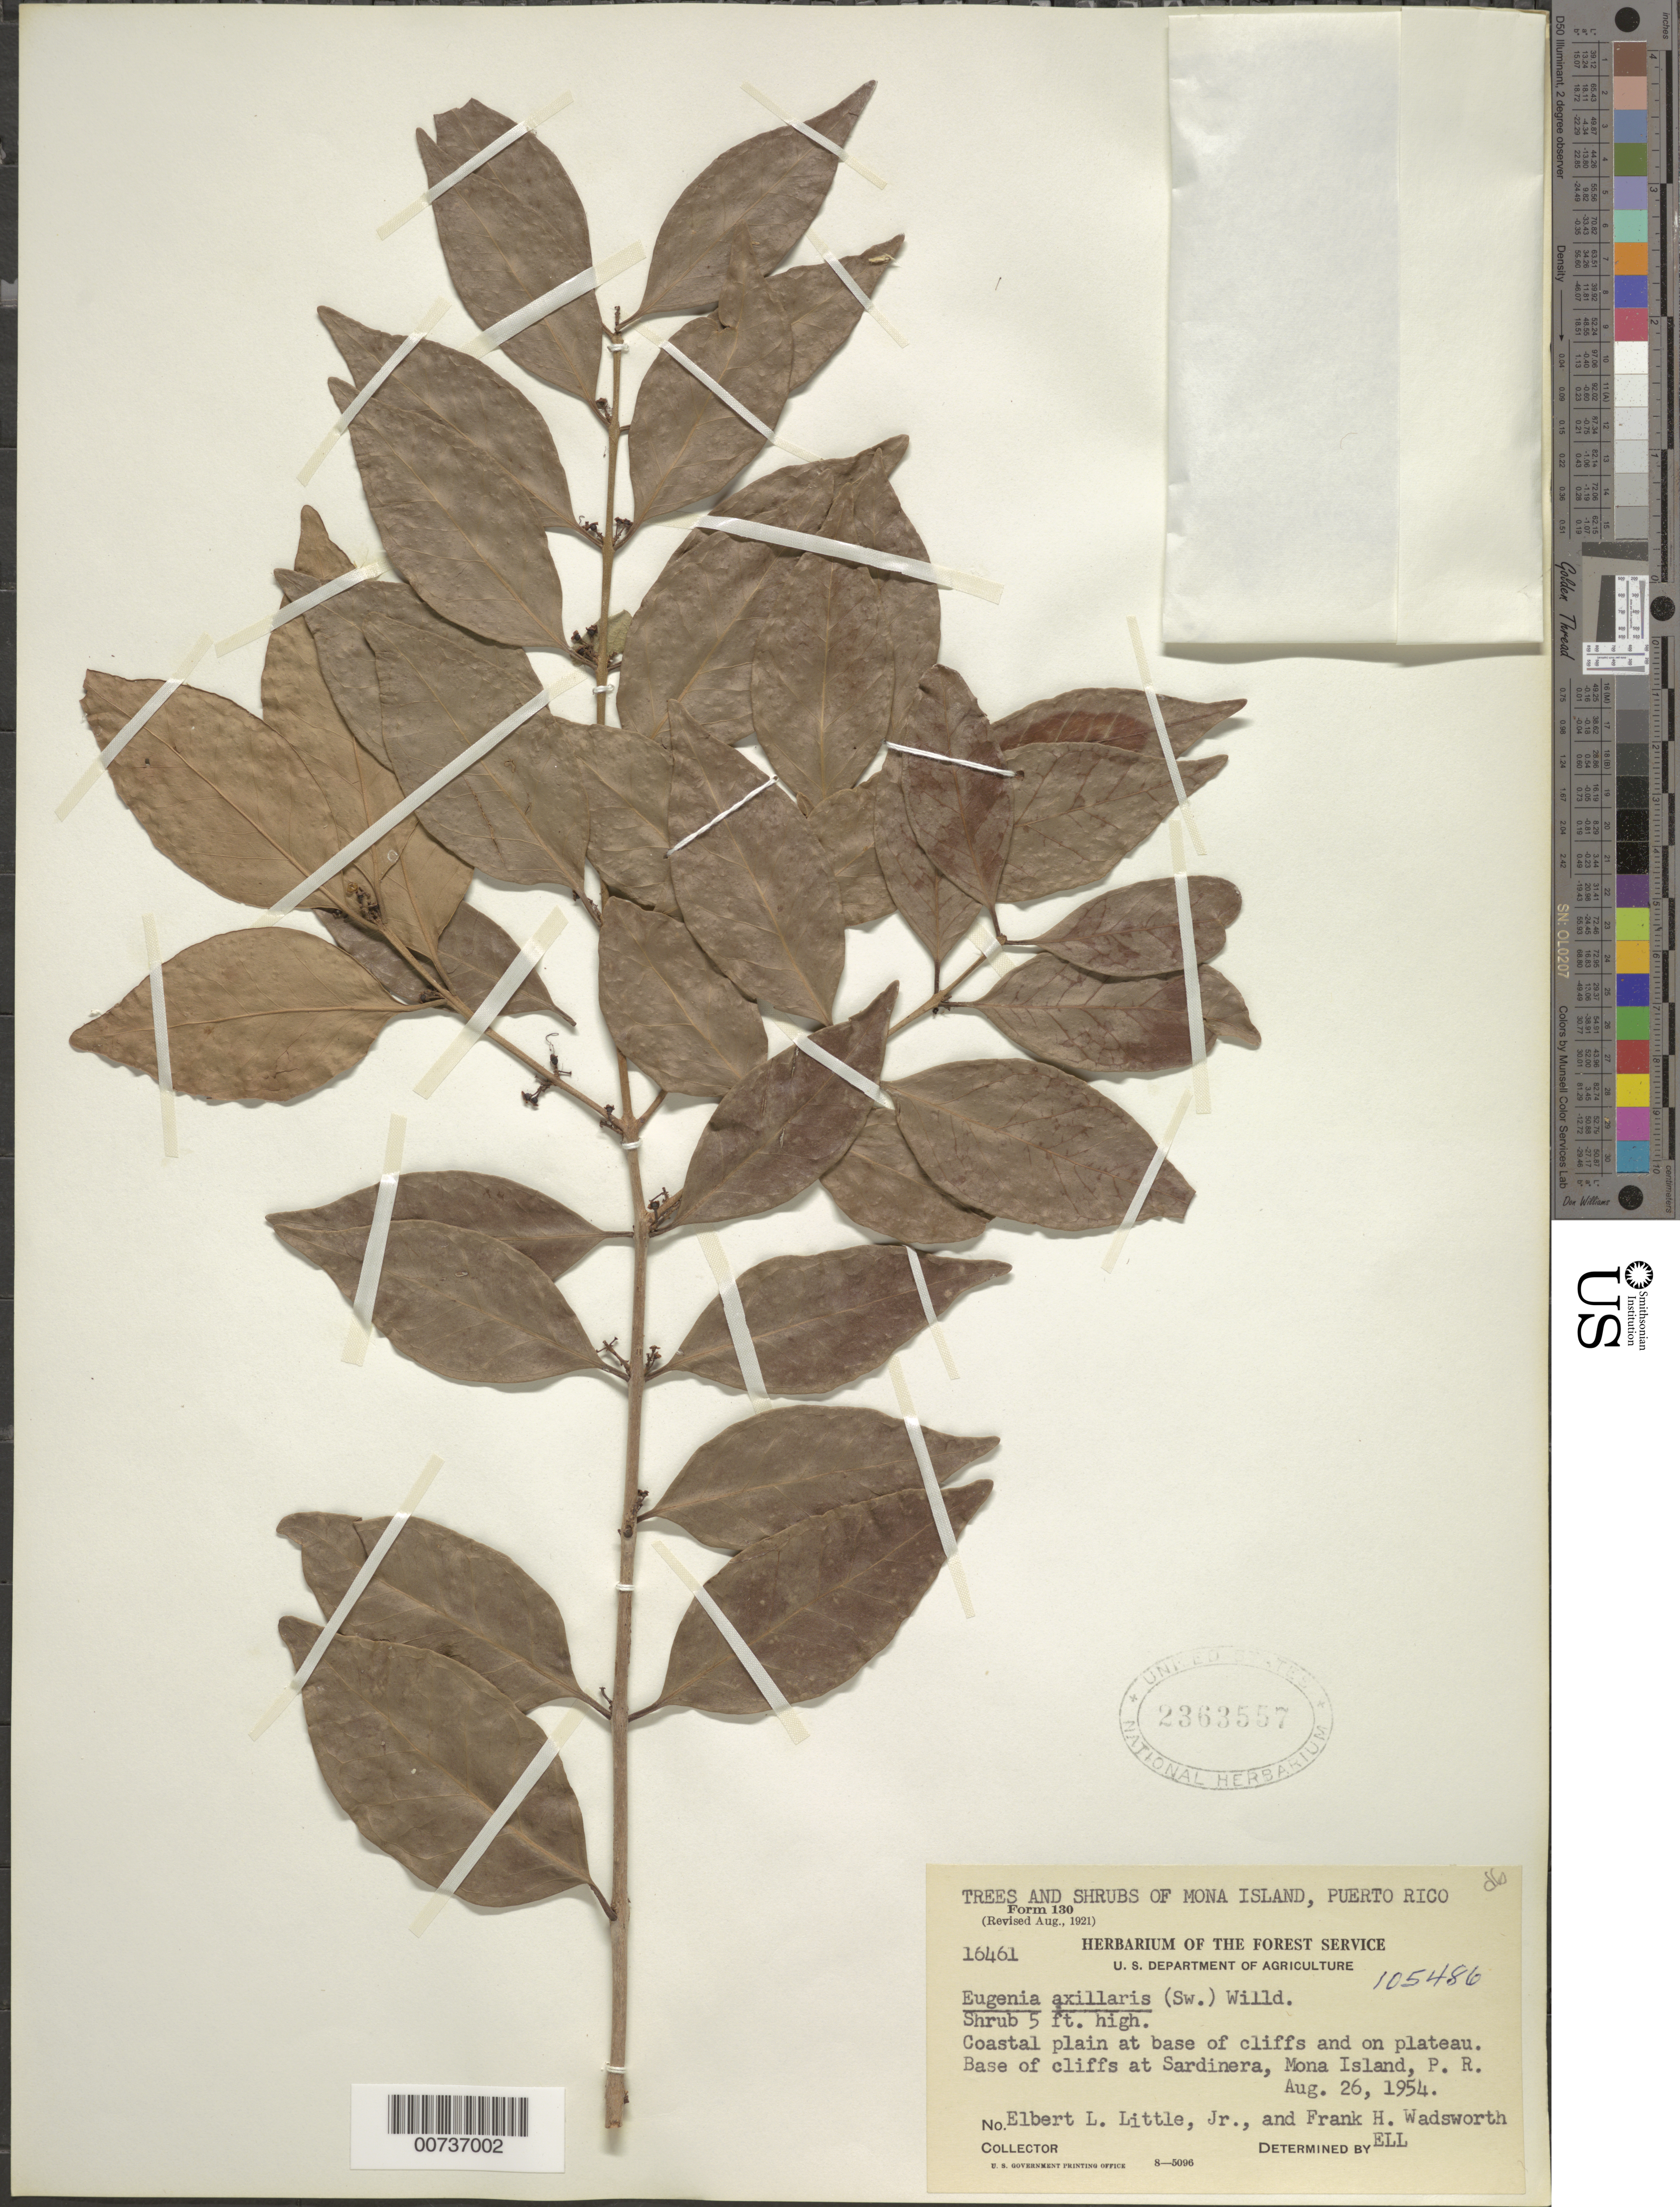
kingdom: Plantae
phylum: Tracheophyta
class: Magnoliopsida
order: Myrtales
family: Myrtaceae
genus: Eugenia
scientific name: Eugenia axillaris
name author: (Sw.) Willd.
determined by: Little, Elbert L., Jr., (FSSR), United States Department of Agriculture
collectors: E. L. Little & F. Wadsworth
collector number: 16461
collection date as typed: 26 Aug 1954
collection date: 1954-08-26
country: Puerto Rico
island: Mona I.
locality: Base of Cliffs at Sardinera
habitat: Coastal plain at base of cliffs and on plateau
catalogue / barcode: US 2363557